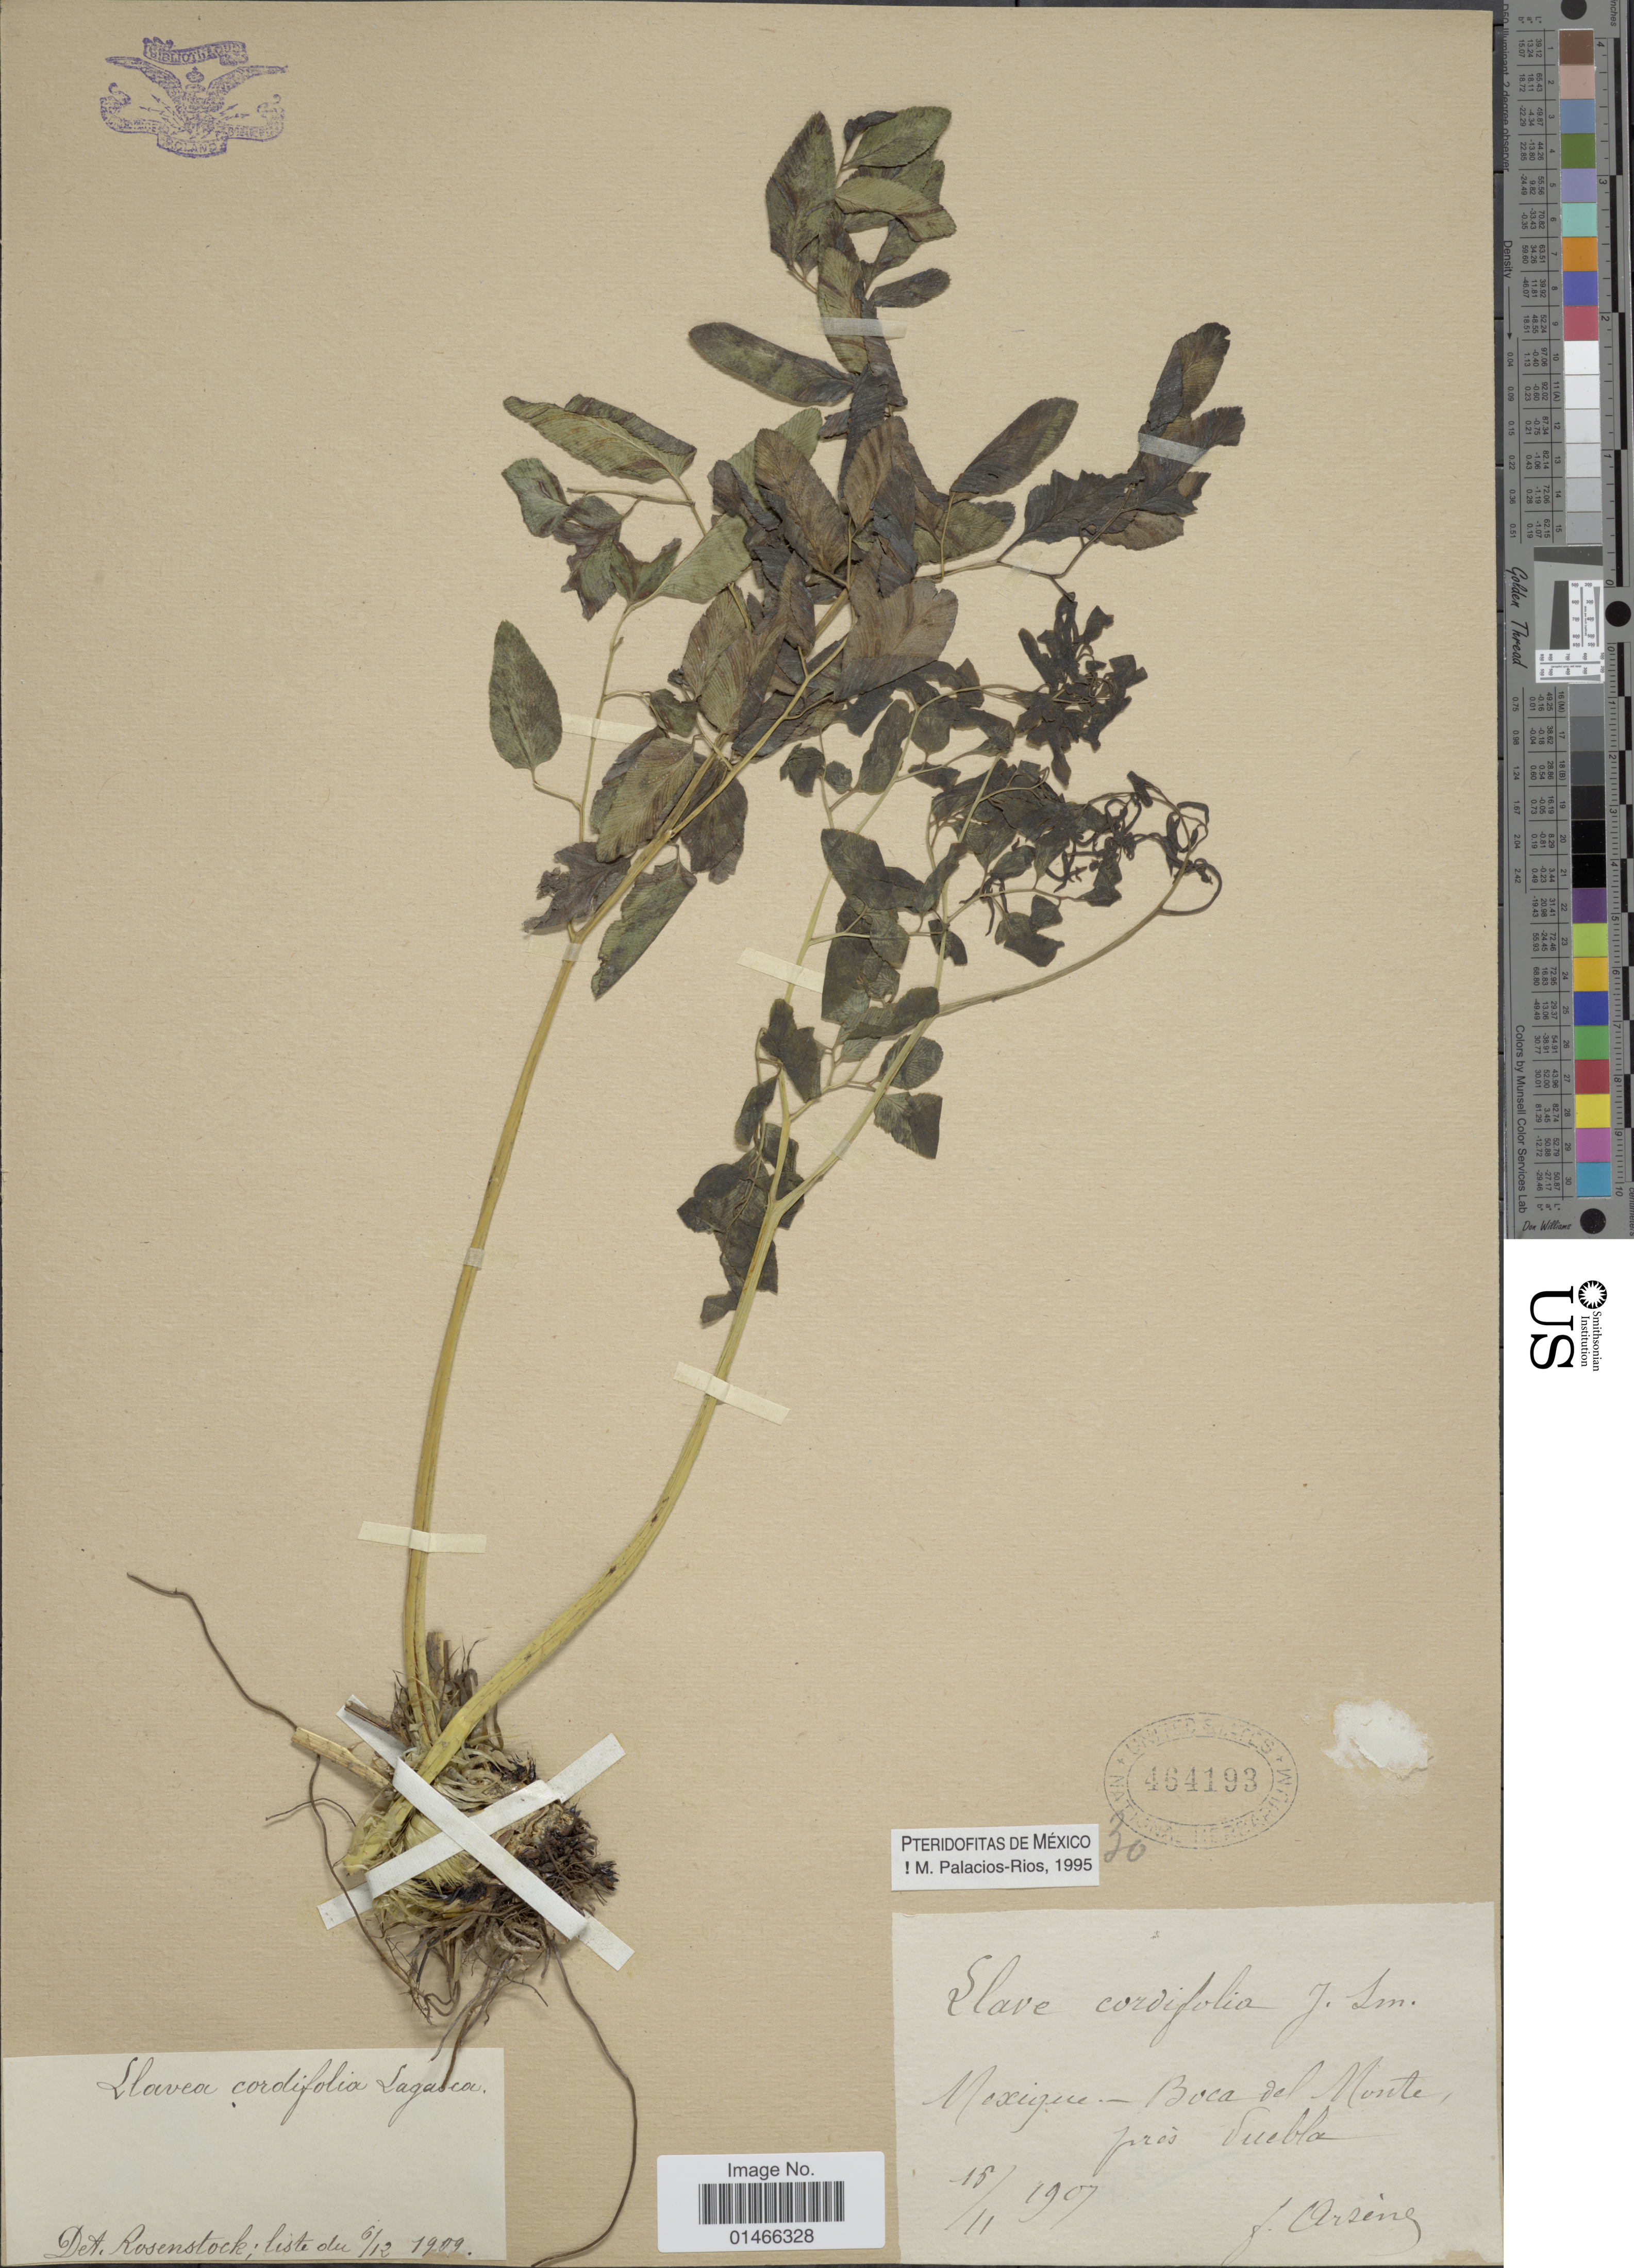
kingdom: Plantae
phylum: Tracheophyta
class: Polypodiopsida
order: Polypodiales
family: Pteridaceae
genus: Llavea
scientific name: Llavea cordifolia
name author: Lag.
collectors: F. Arsène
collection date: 1907-11-16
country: Mexico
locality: Mexique- Boca del Monte, pres puebla.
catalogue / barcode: US 464193